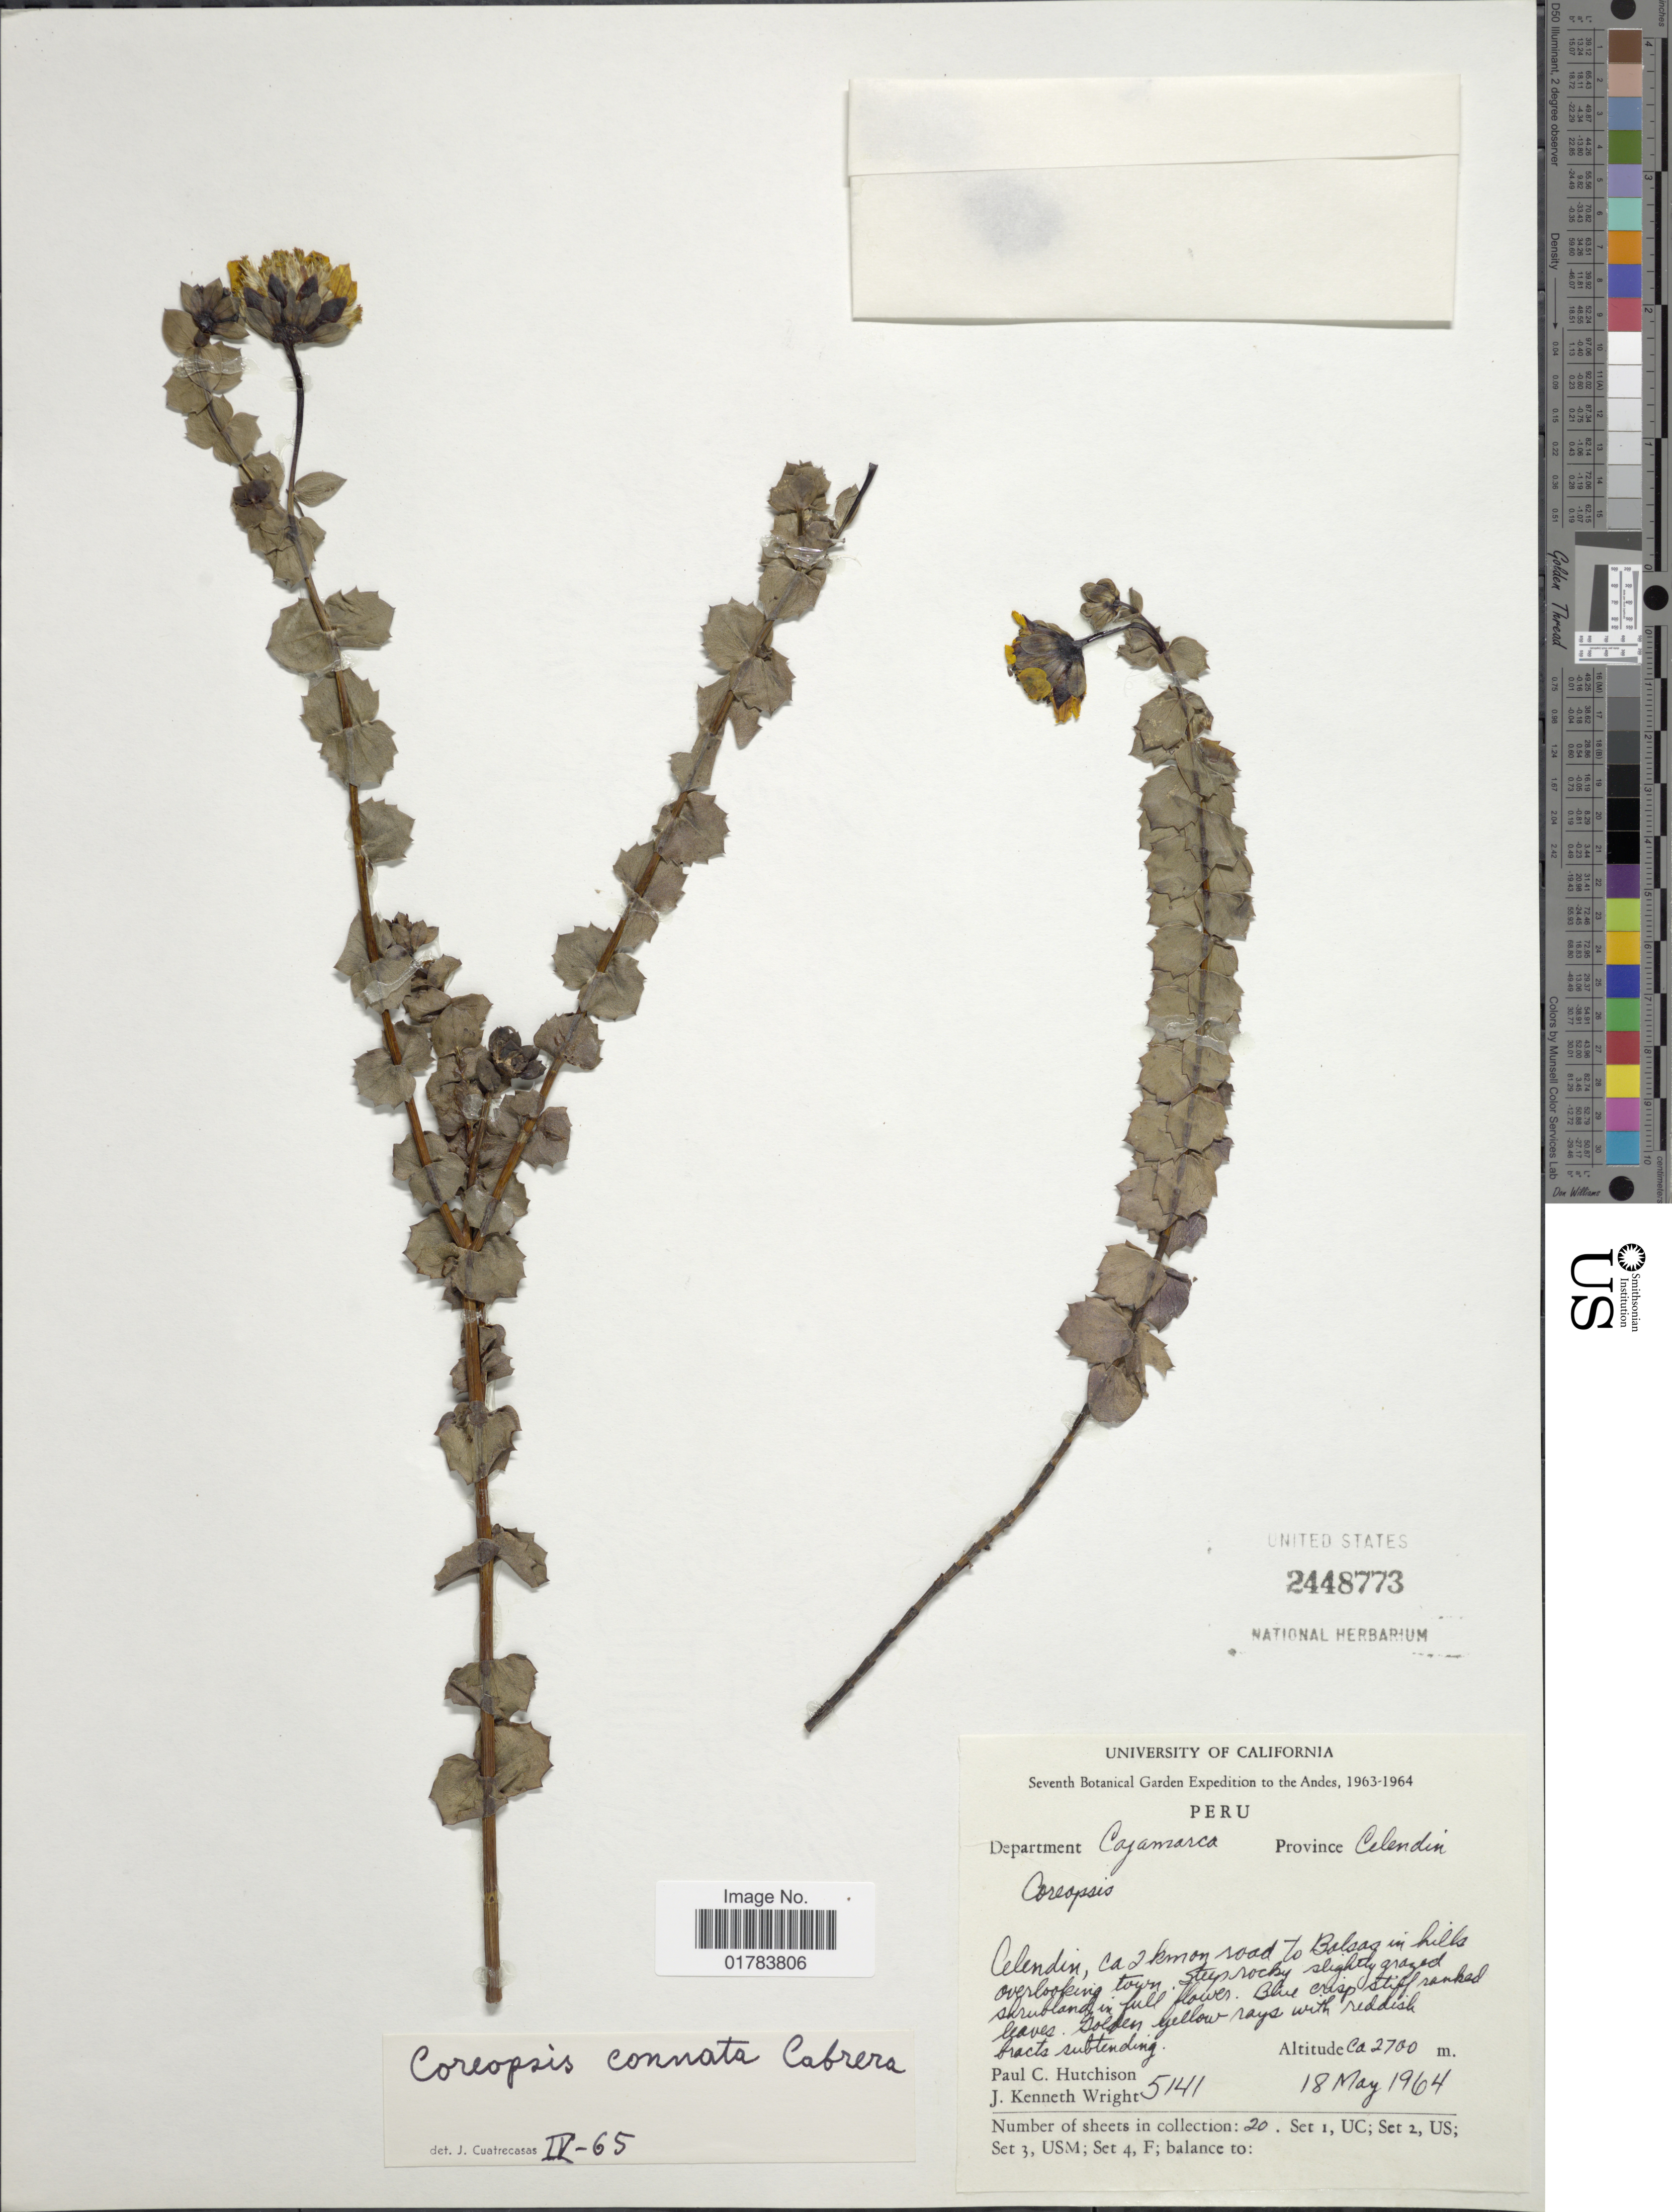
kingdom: Plantae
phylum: Tracheophyta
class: Magnoliopsida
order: Asterales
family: Asteraceae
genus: Coreopsis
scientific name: Coreopsis connata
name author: Cabrera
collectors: P. C. Hutchison & J. K. Wright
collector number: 5141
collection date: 1964-05-18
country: Peru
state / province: Cajamarca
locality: Celendin, ca. 2 km. on road to Balsas in hills overlooking town, Province Celendin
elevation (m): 2700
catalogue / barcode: US 2448773